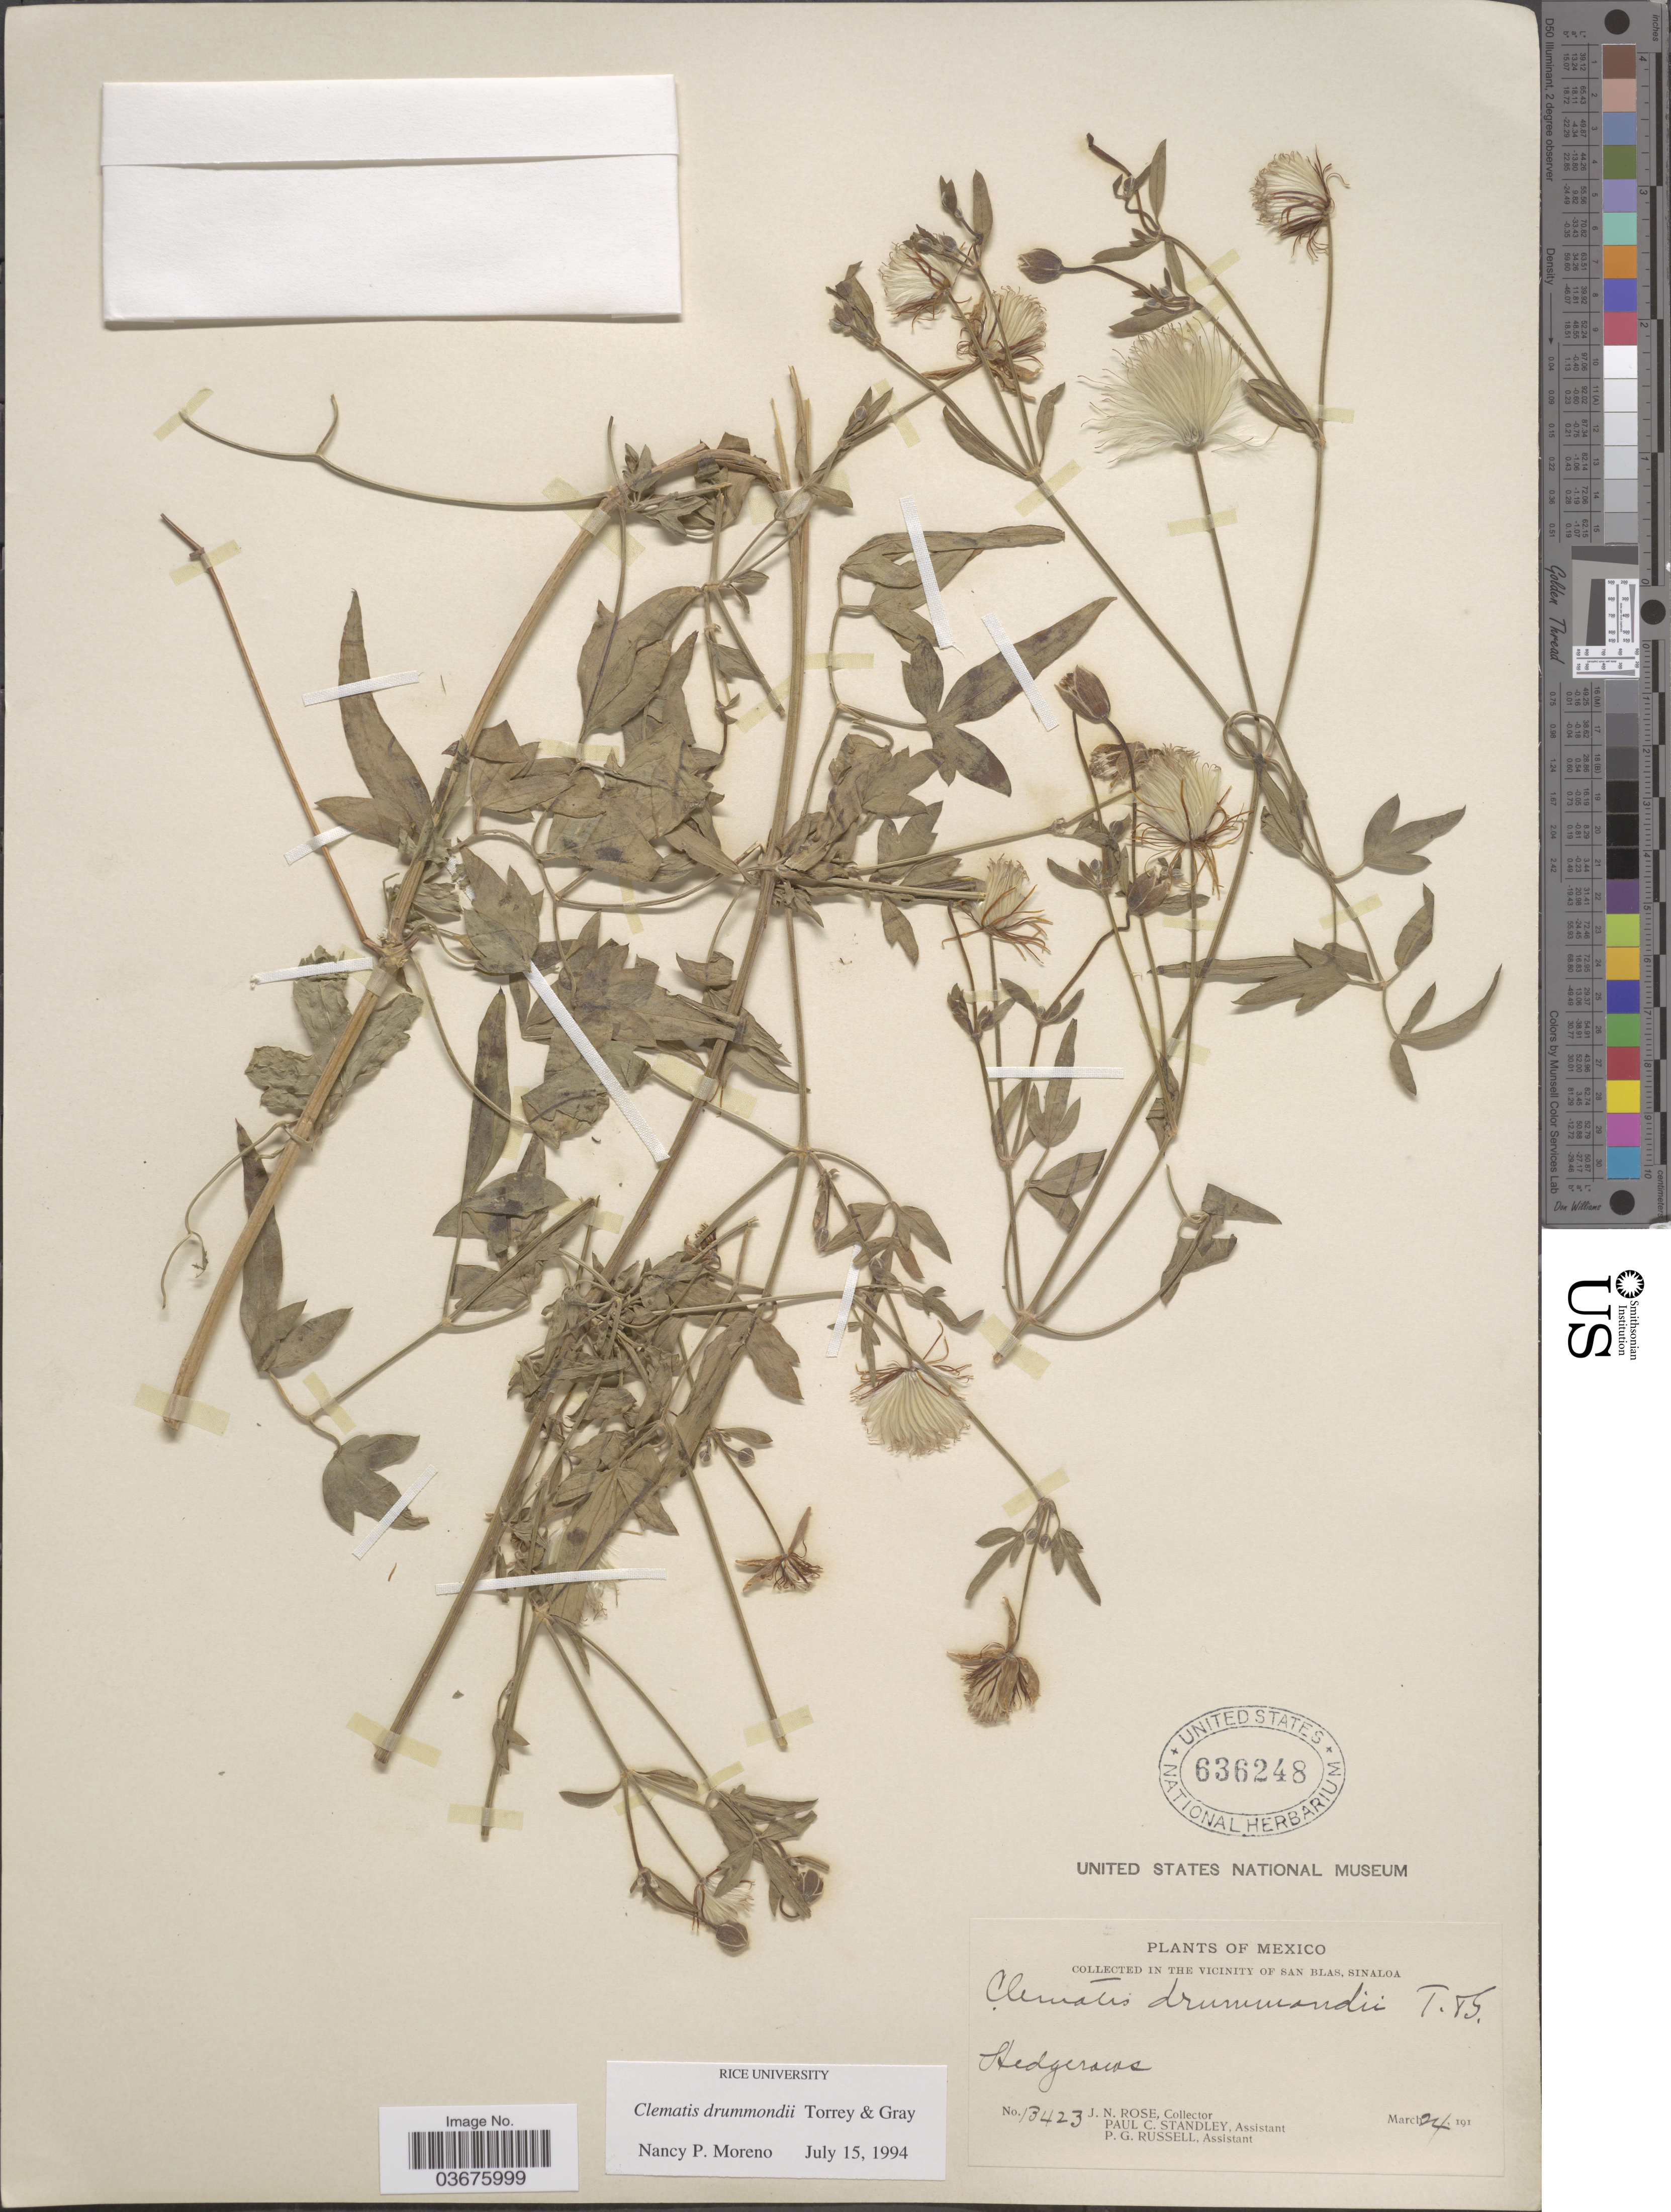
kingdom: Plantae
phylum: Tracheophyta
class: Magnoliopsida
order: Ranunculales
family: Ranunculaceae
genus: Clematis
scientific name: Clematis drummondii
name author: Torr. & A. Gray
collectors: J. N. Rose, P. C. Standley & P. G. Russell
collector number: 13423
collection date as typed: March 24, 191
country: Mexico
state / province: Sinaloa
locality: Vicinity of San Blas. Hedgerows.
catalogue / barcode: US 636248